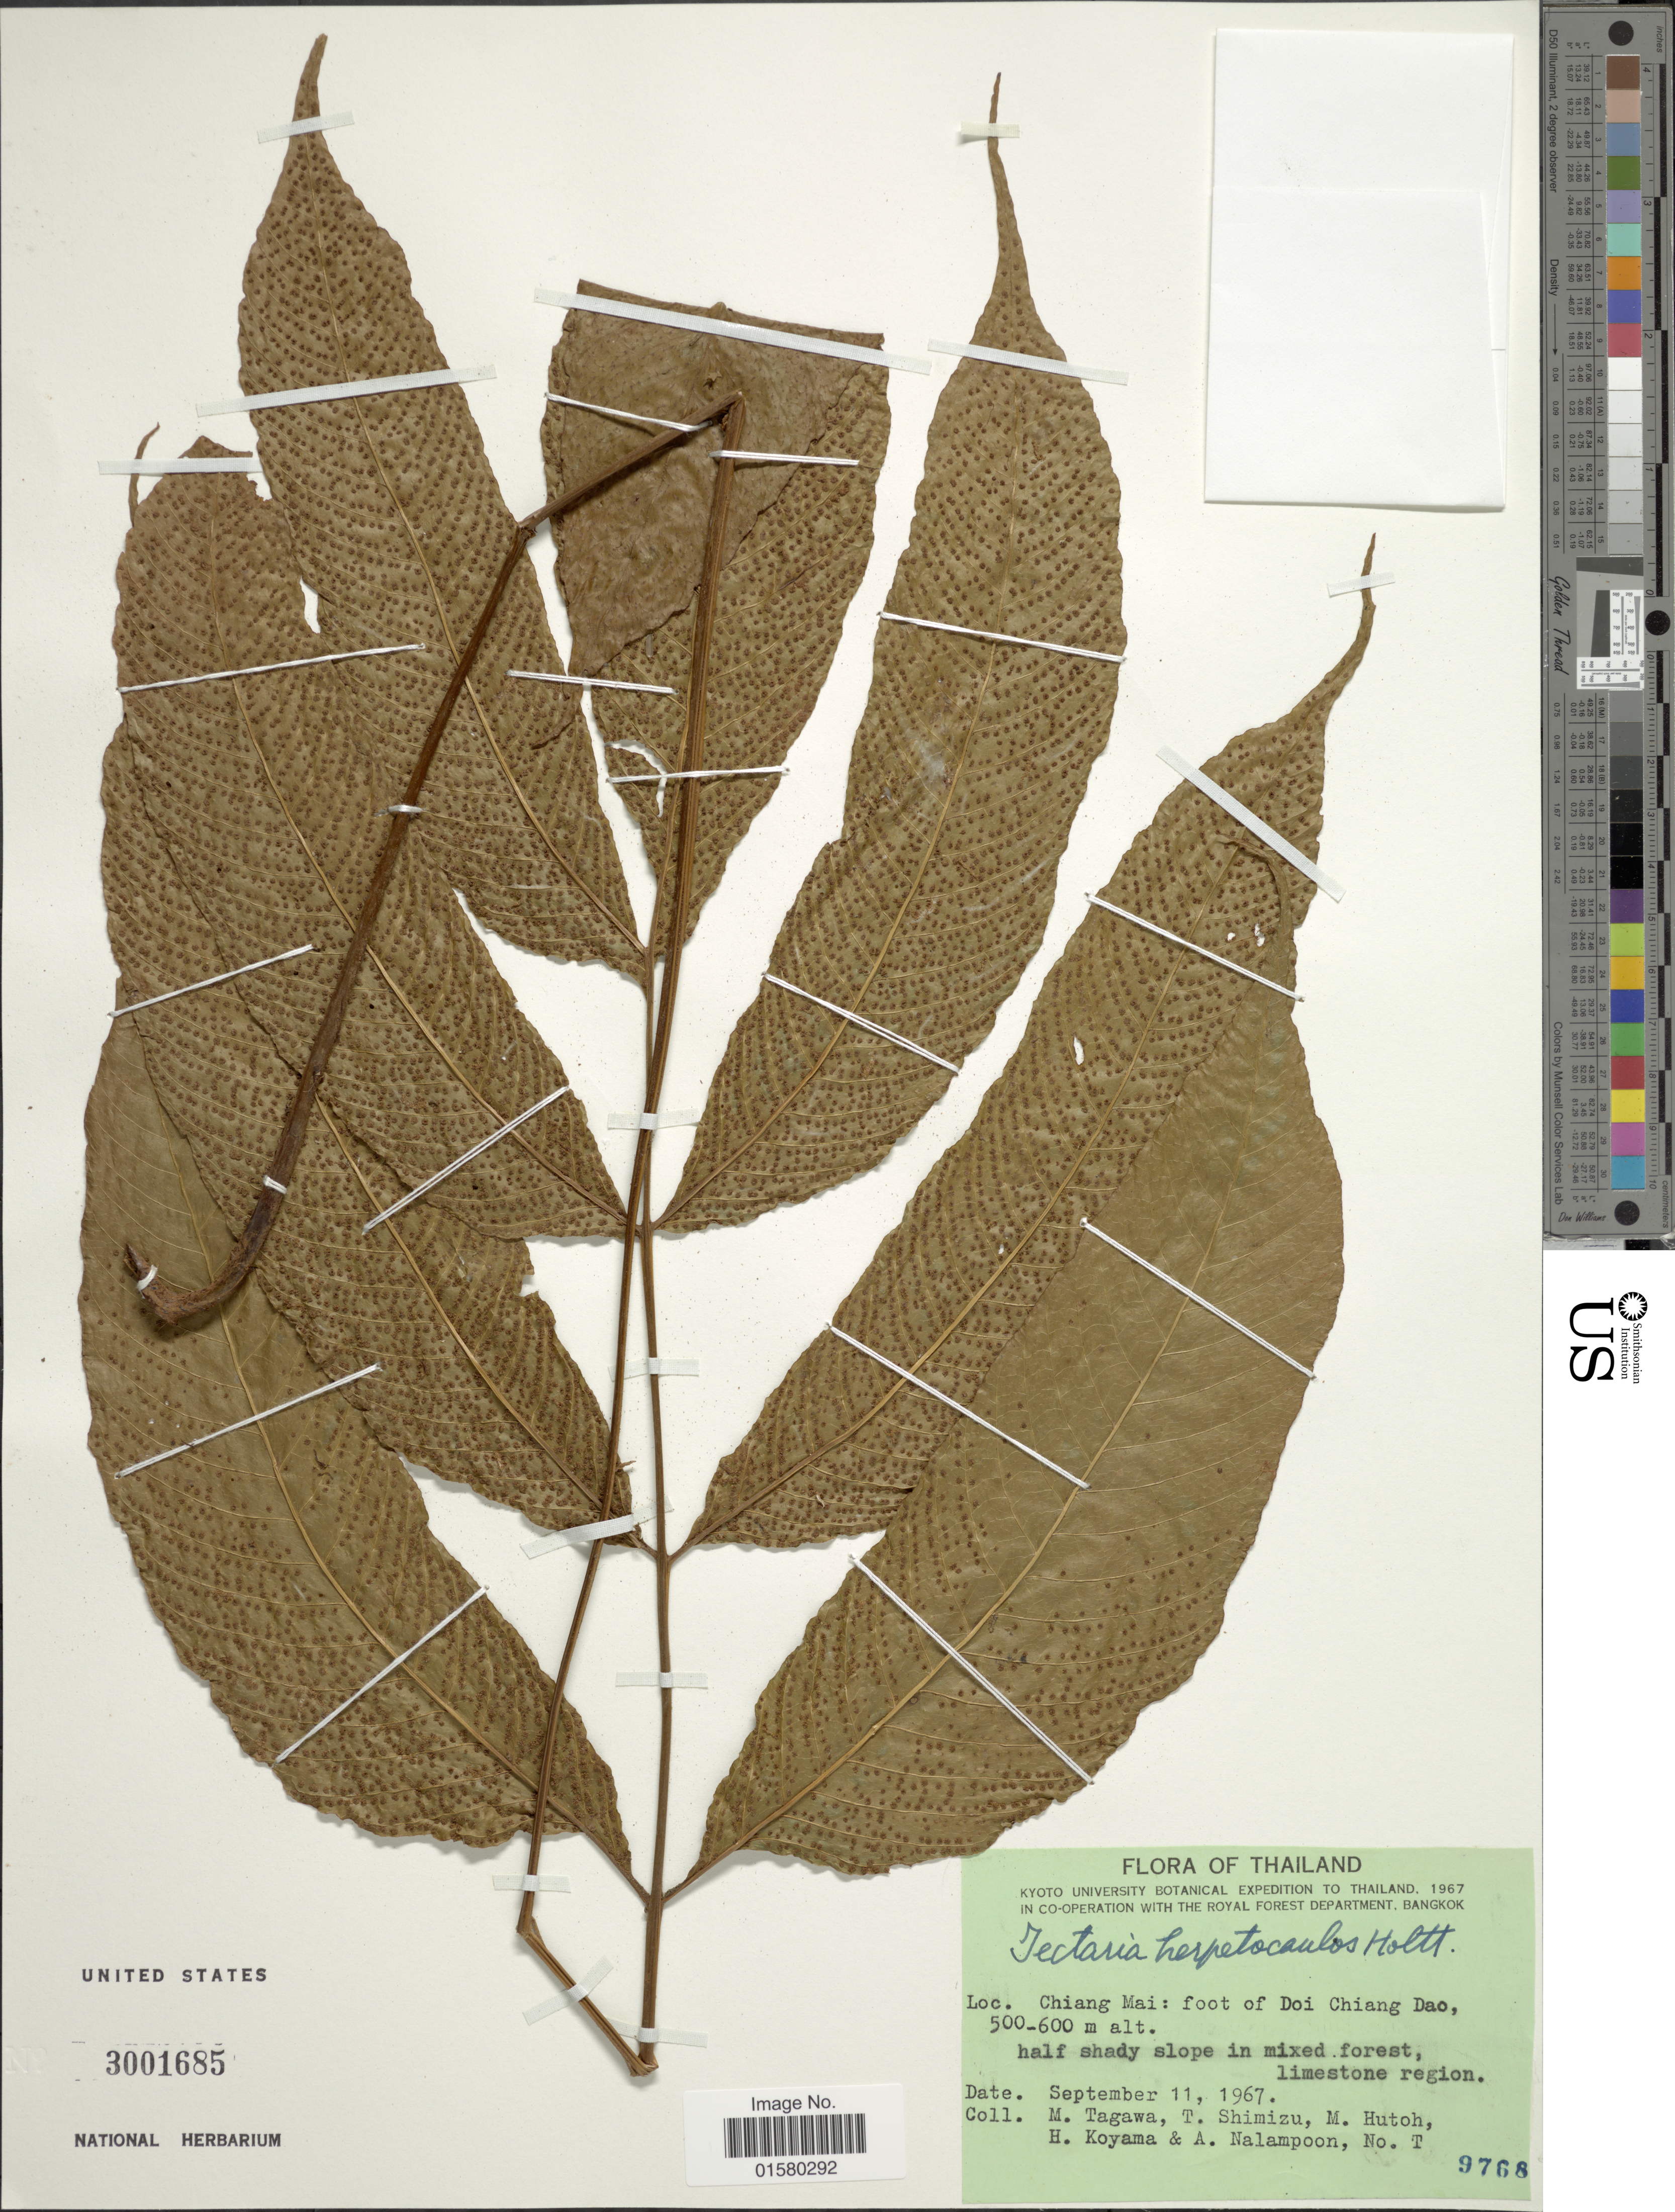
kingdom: Plantae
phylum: Tracheophyta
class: Polypodiopsida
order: Polypodiales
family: Tectariaceae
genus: Tectaria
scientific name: Tectaria herpetocaulos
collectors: M. Tagawa, T. Shimizu, M. Hutoh, H. Koyama & A. Nalampoon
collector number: T9768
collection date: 1967-09-11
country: Thailand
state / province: Chiang Mai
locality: Chiang Mai: foot of Doi Chiang Dao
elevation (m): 500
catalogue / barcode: US 3001685